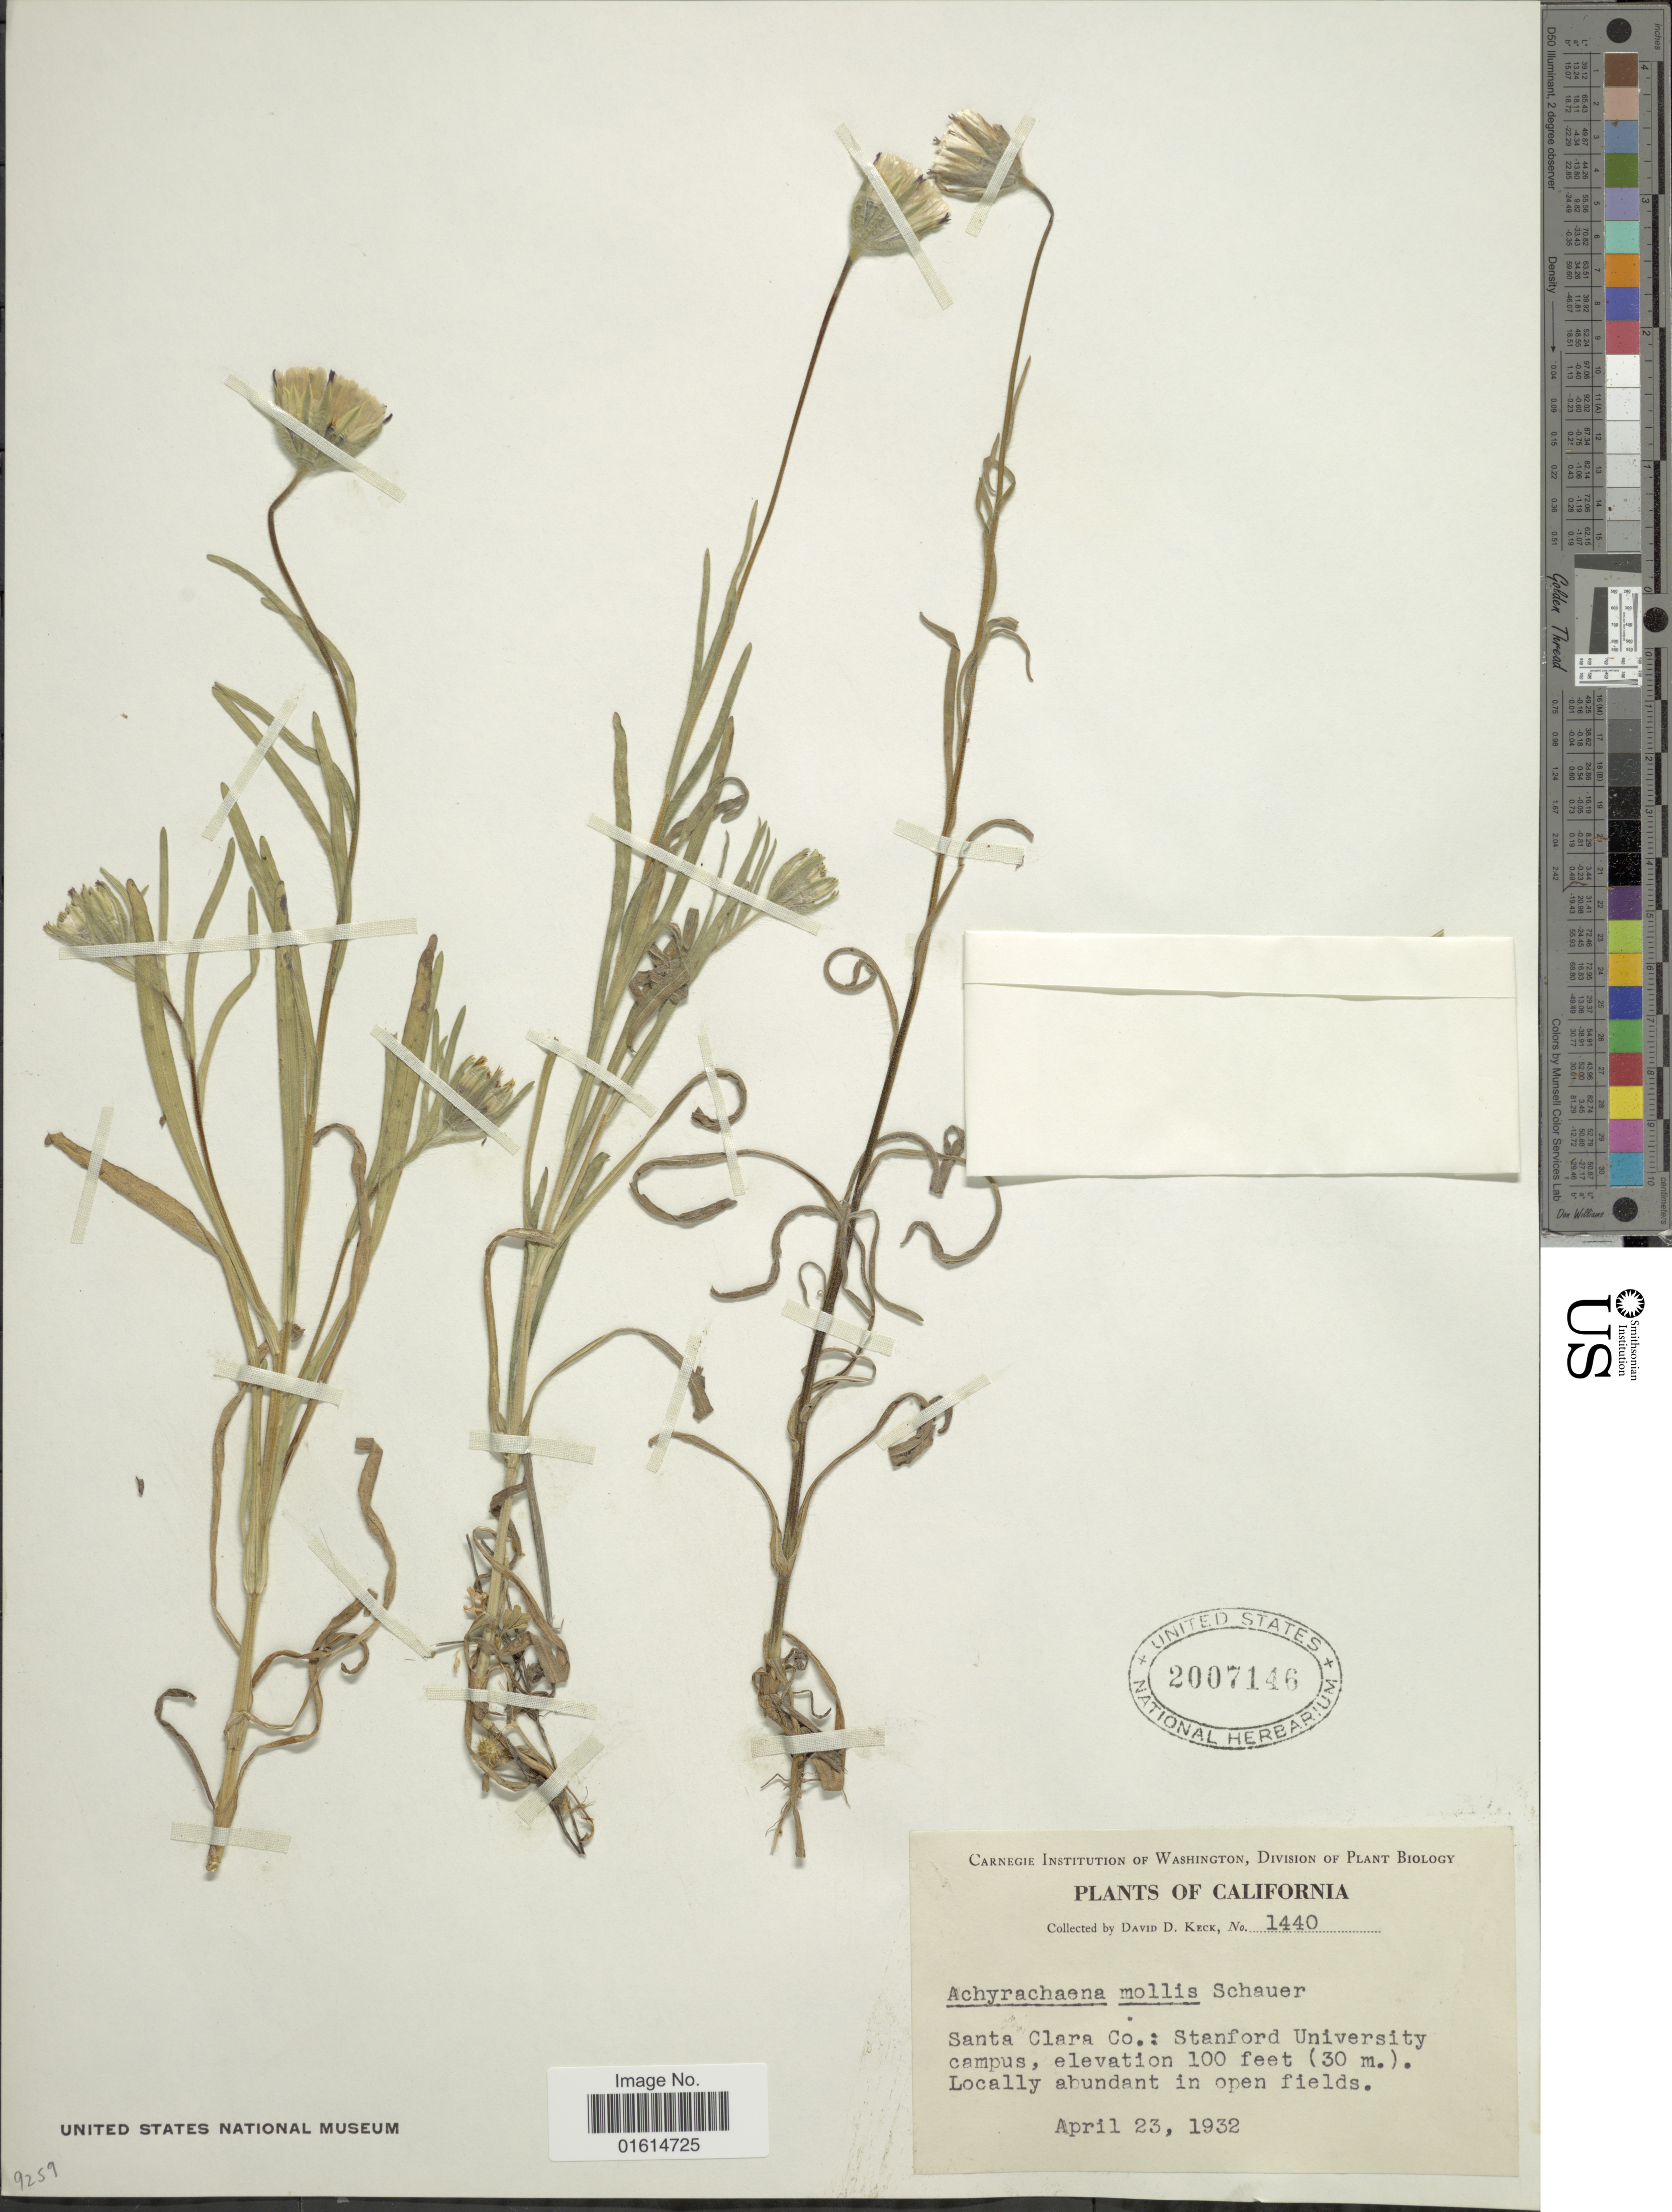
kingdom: Plantae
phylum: Tracheophyta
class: Magnoliopsida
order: Asterales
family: Asteraceae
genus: Achyrachaena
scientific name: Achyrachaena mollis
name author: Schauer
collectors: D. D. Keck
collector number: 1440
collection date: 1932-04-23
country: United States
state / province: California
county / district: Santa Clara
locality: Santa Clara Co., Stanford University campus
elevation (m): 30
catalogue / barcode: US 2007146